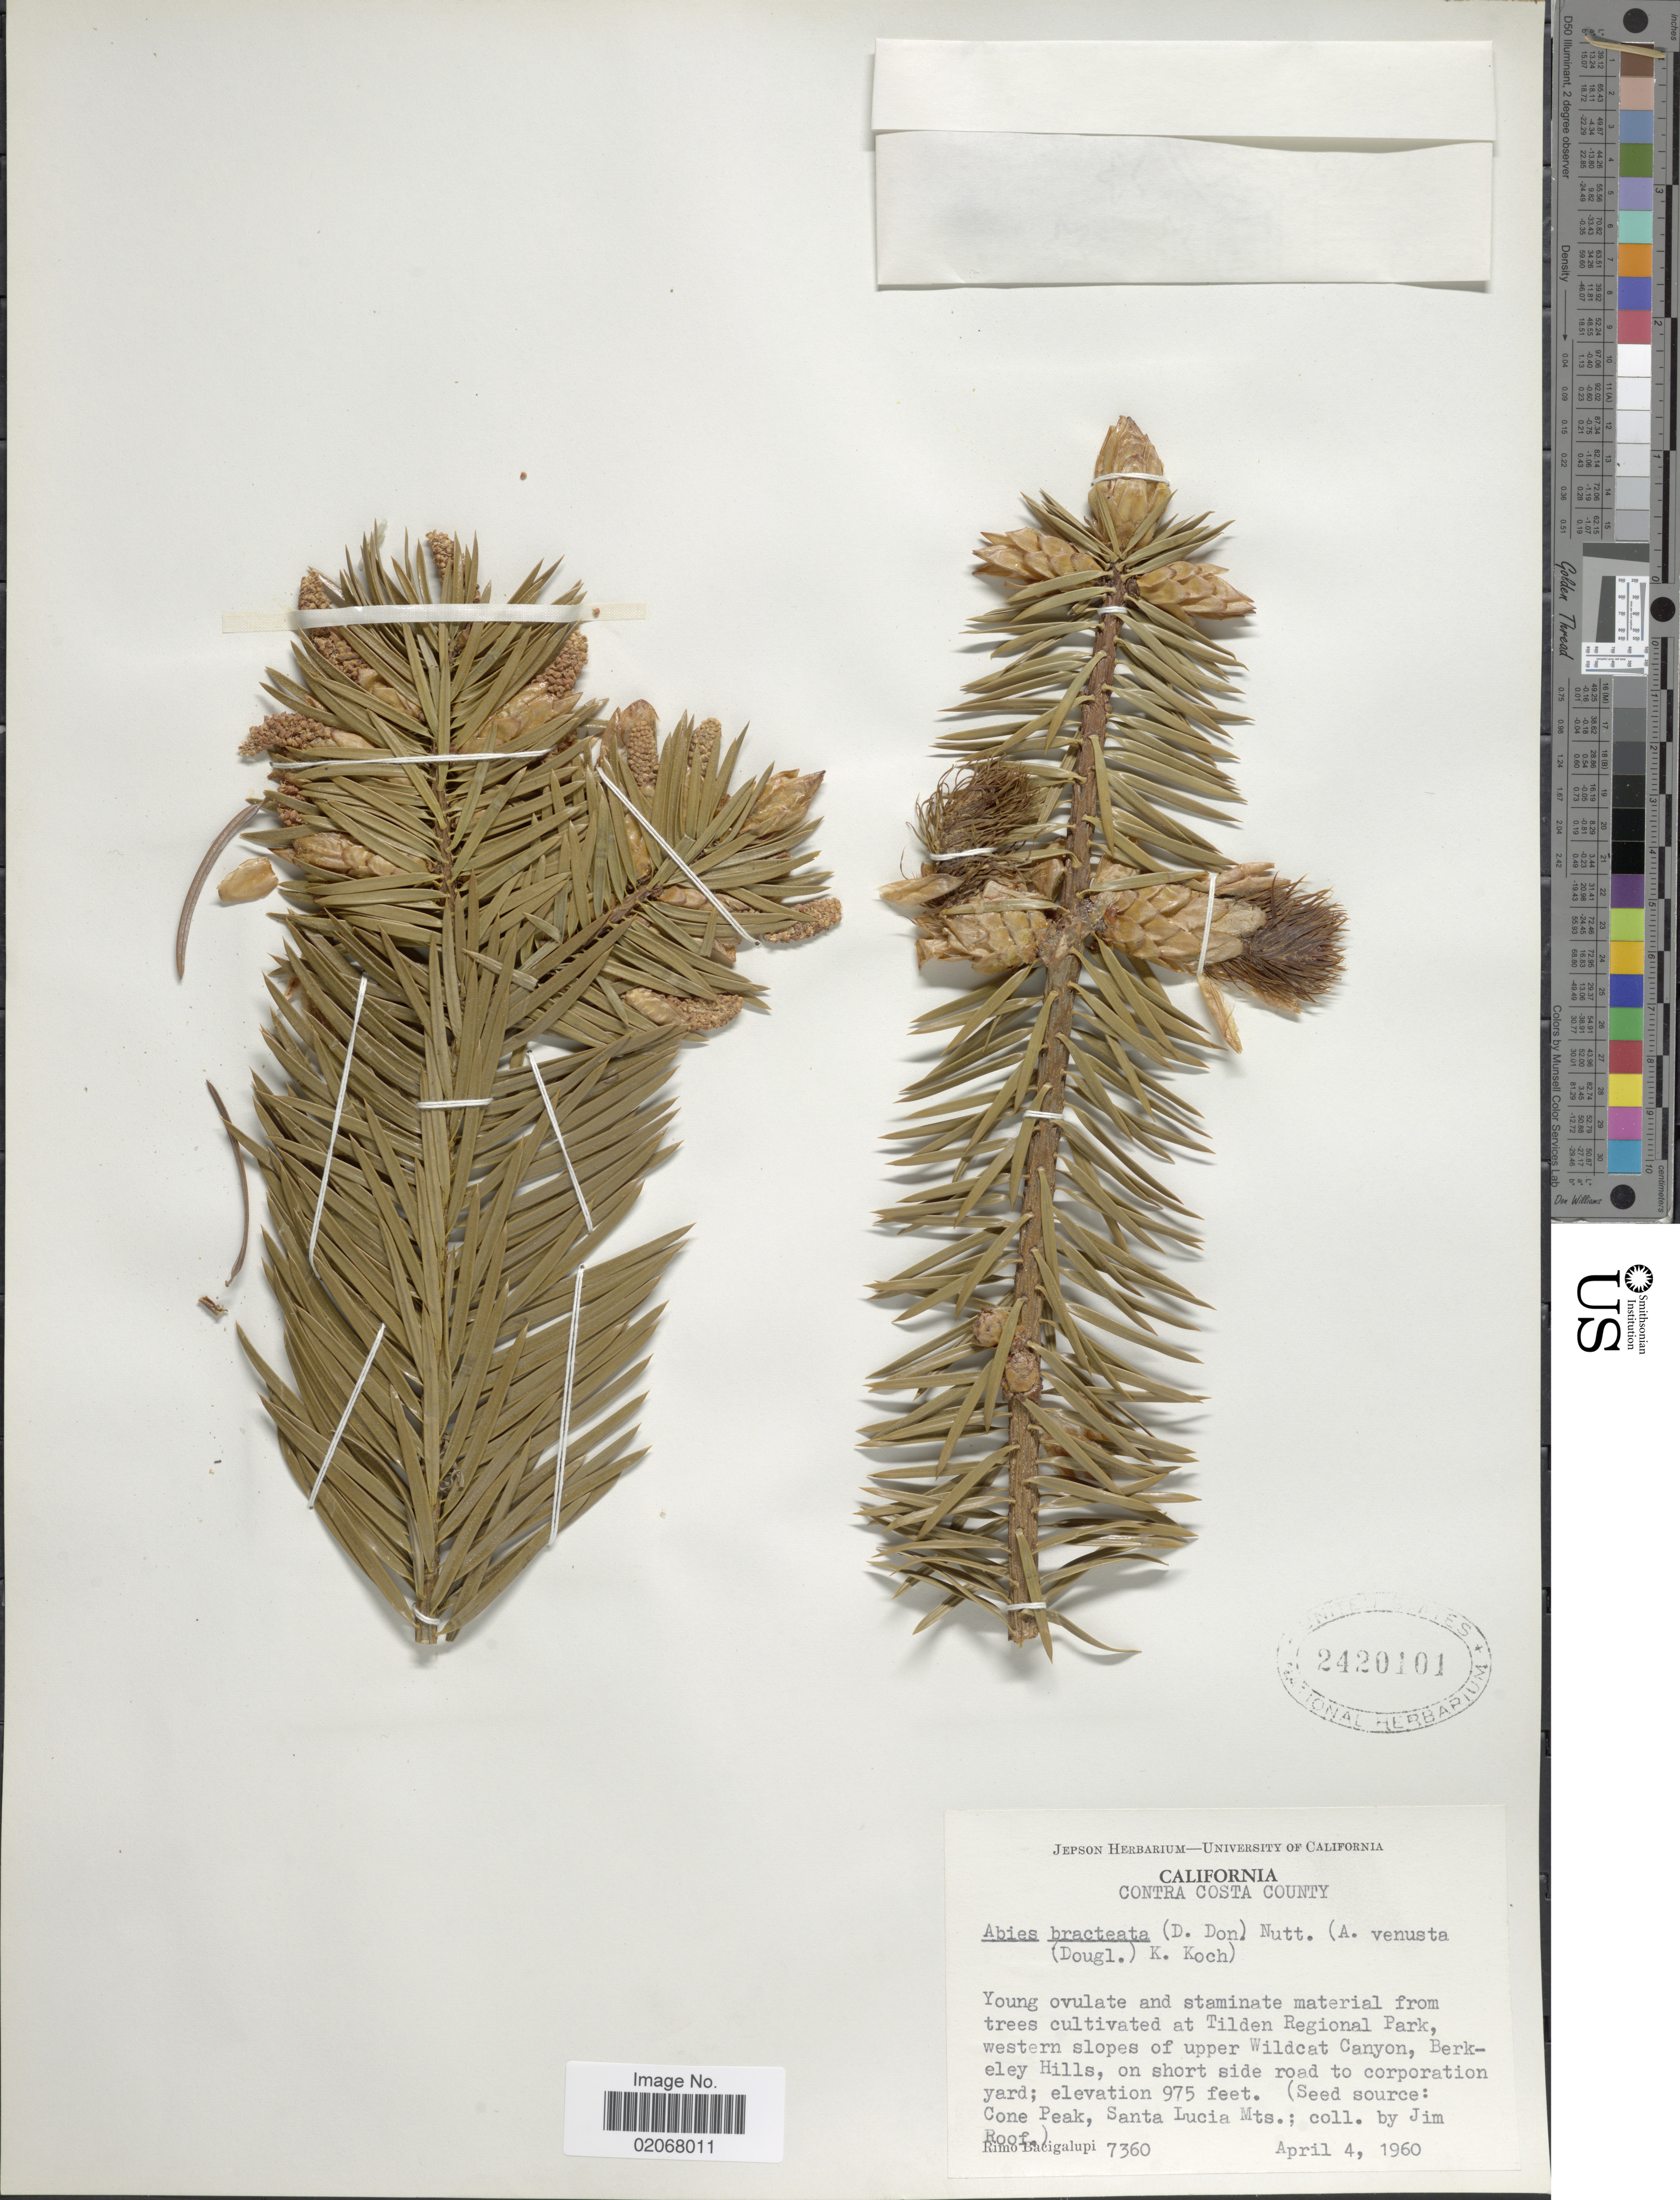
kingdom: Plantae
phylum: Tracheophyta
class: Pinopsida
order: Pinales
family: Pinaceae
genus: Abies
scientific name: Abies bracteata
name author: (D. Don) Poit.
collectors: R. Bacigalupi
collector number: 7360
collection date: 1960-04-04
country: United States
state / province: California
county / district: Contra Costa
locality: Contra Cista County. Cultivated at Tilden Regional Park, western slopes of upper Wildcat Canyon, Berkeley Hills, on short side road to corporation yard.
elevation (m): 297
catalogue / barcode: US 2420101